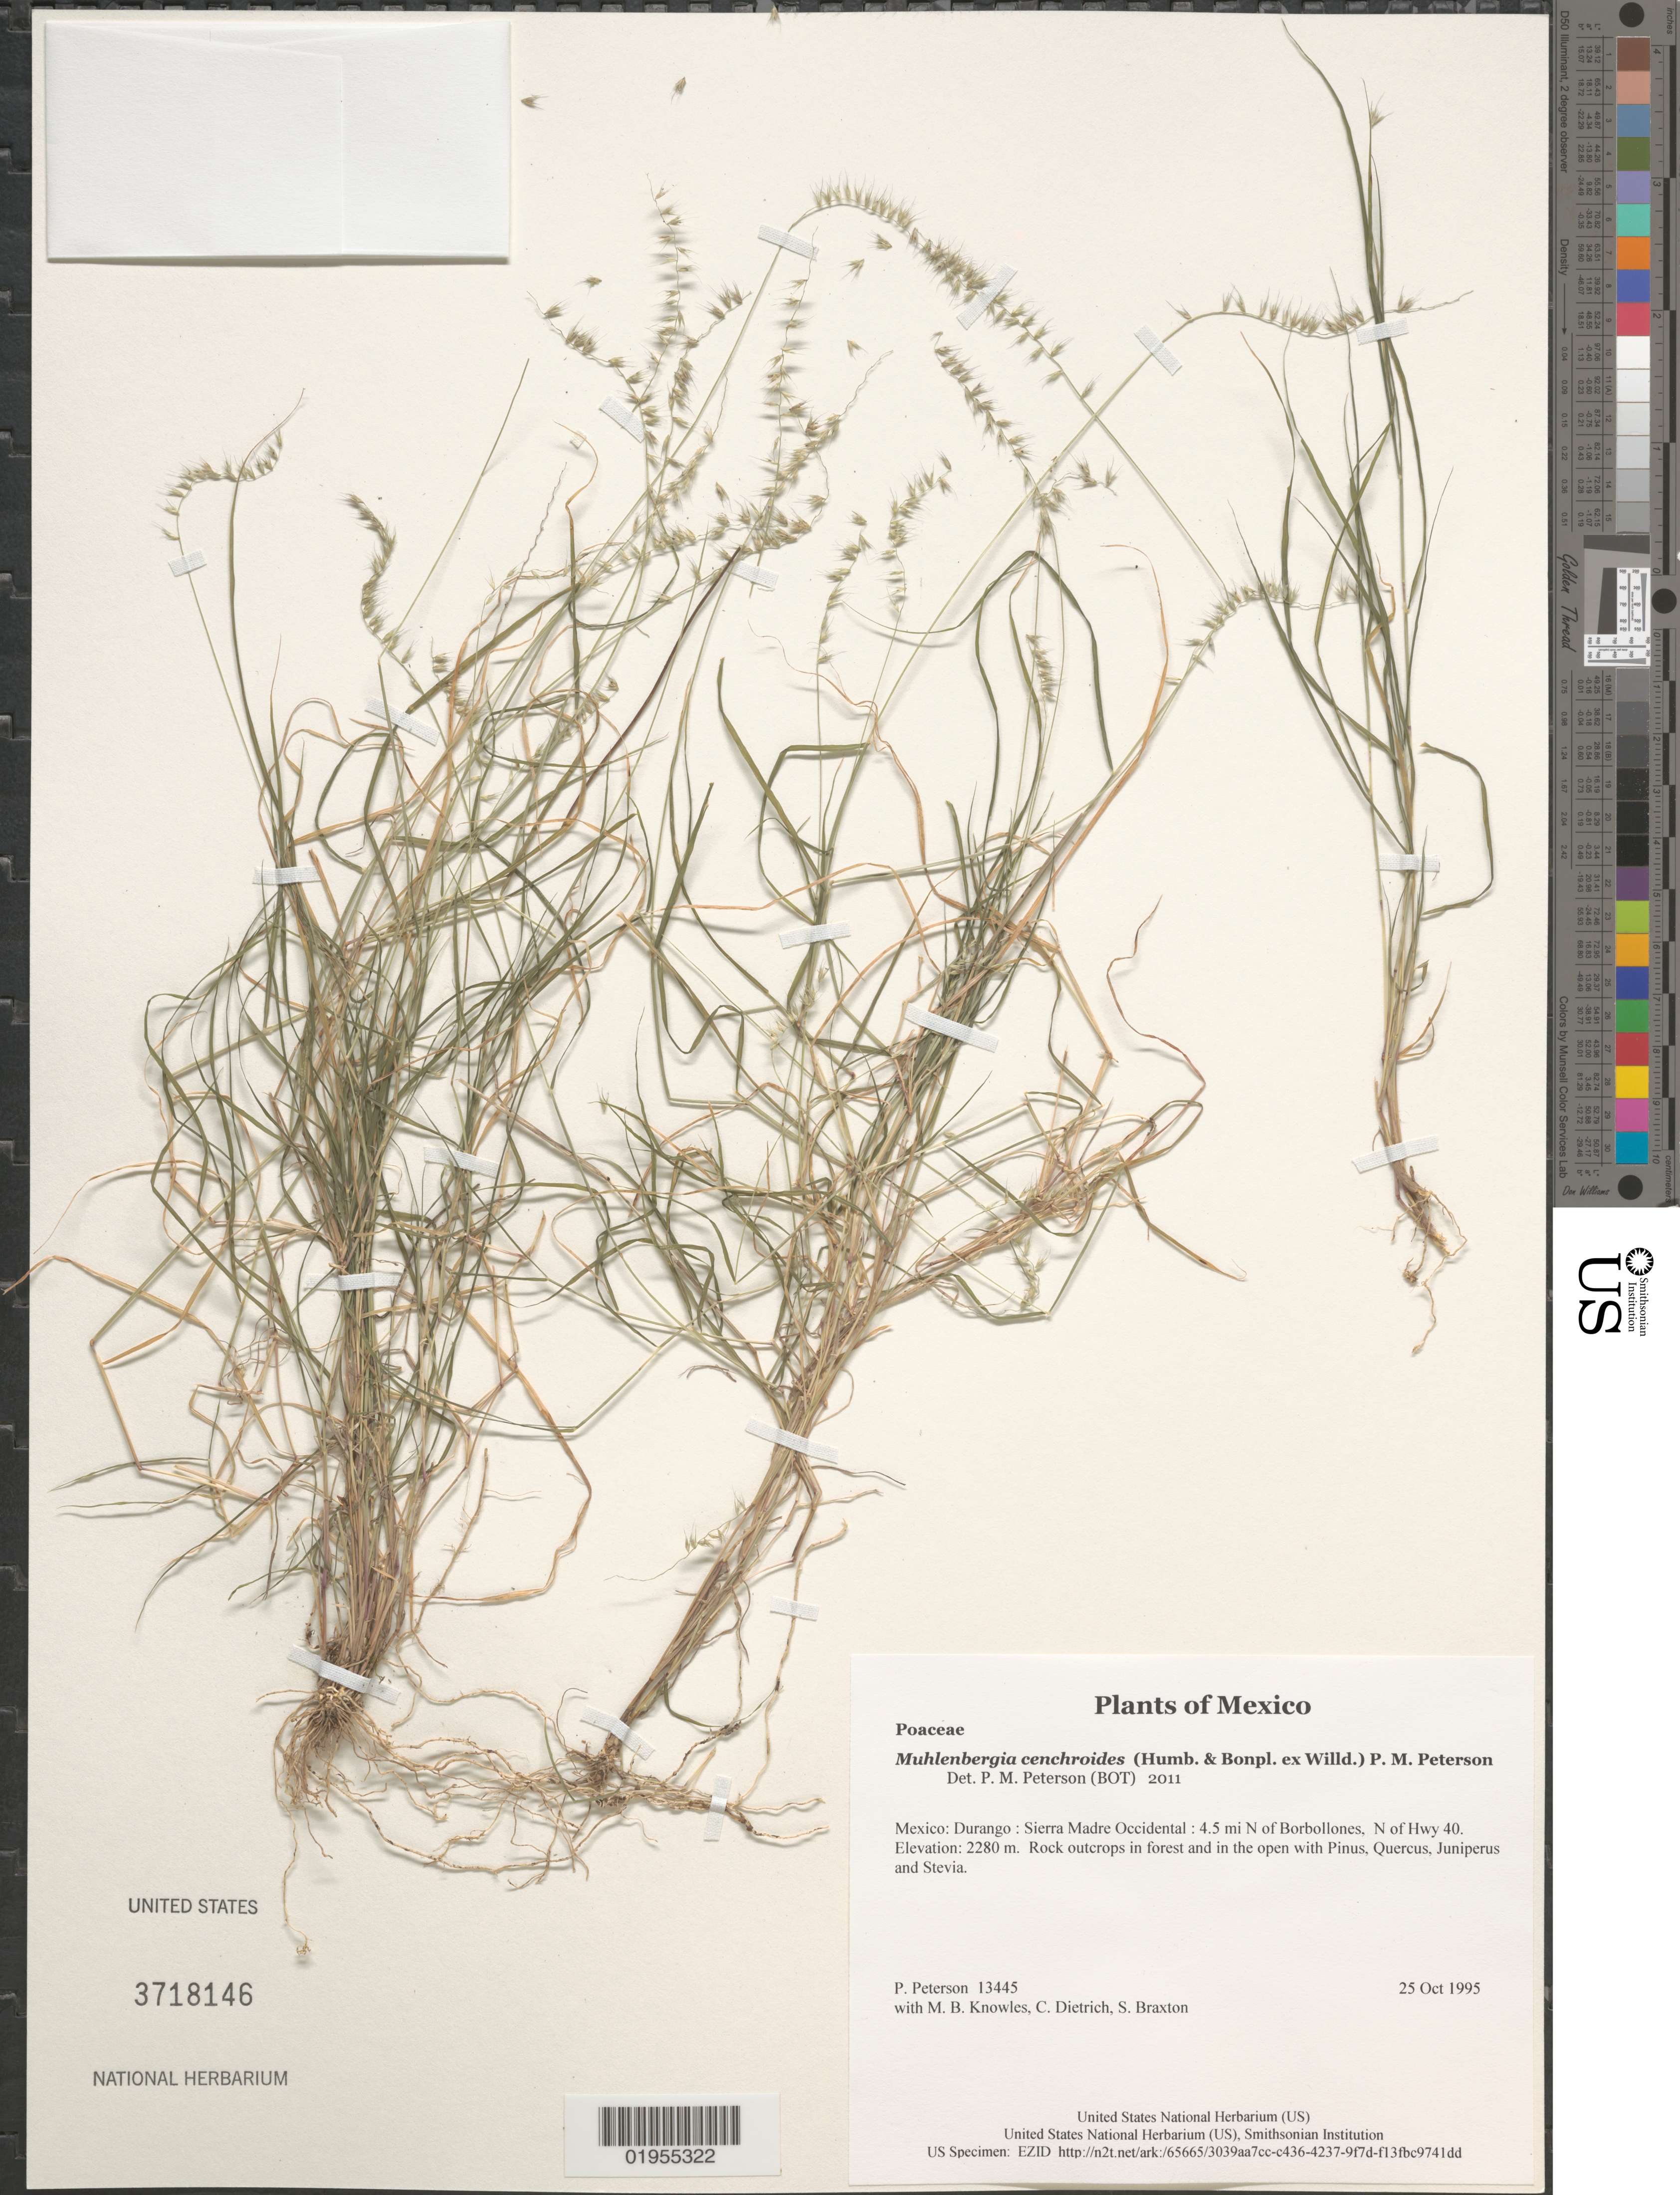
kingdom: Plantae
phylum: Tracheophyta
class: Liliopsida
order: Poales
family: Poaceae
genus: Muhlenbergia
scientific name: Muhlenbergia cenchroides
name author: (Humb. & Bonpl. ex Willd.) P.M. Peterson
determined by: Peterson, Paul M., (BOT), Smithsonian Institution - National Museum of Natural History (UNITED STATES)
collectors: P. M. Peterson, M. B. Knowles, C. Dietrich & S. Braxton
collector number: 13445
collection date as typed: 25 Oct 1995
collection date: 1995-10-25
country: Mexico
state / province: Durango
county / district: Sierra Madre Occidental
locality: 4.5 mi N of Borbollones, N of Hwy 40.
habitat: Rock outcrops in forest and in the open with Pinus, Quercus, Juniperus and Stevia.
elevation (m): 2280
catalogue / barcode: US 3718146